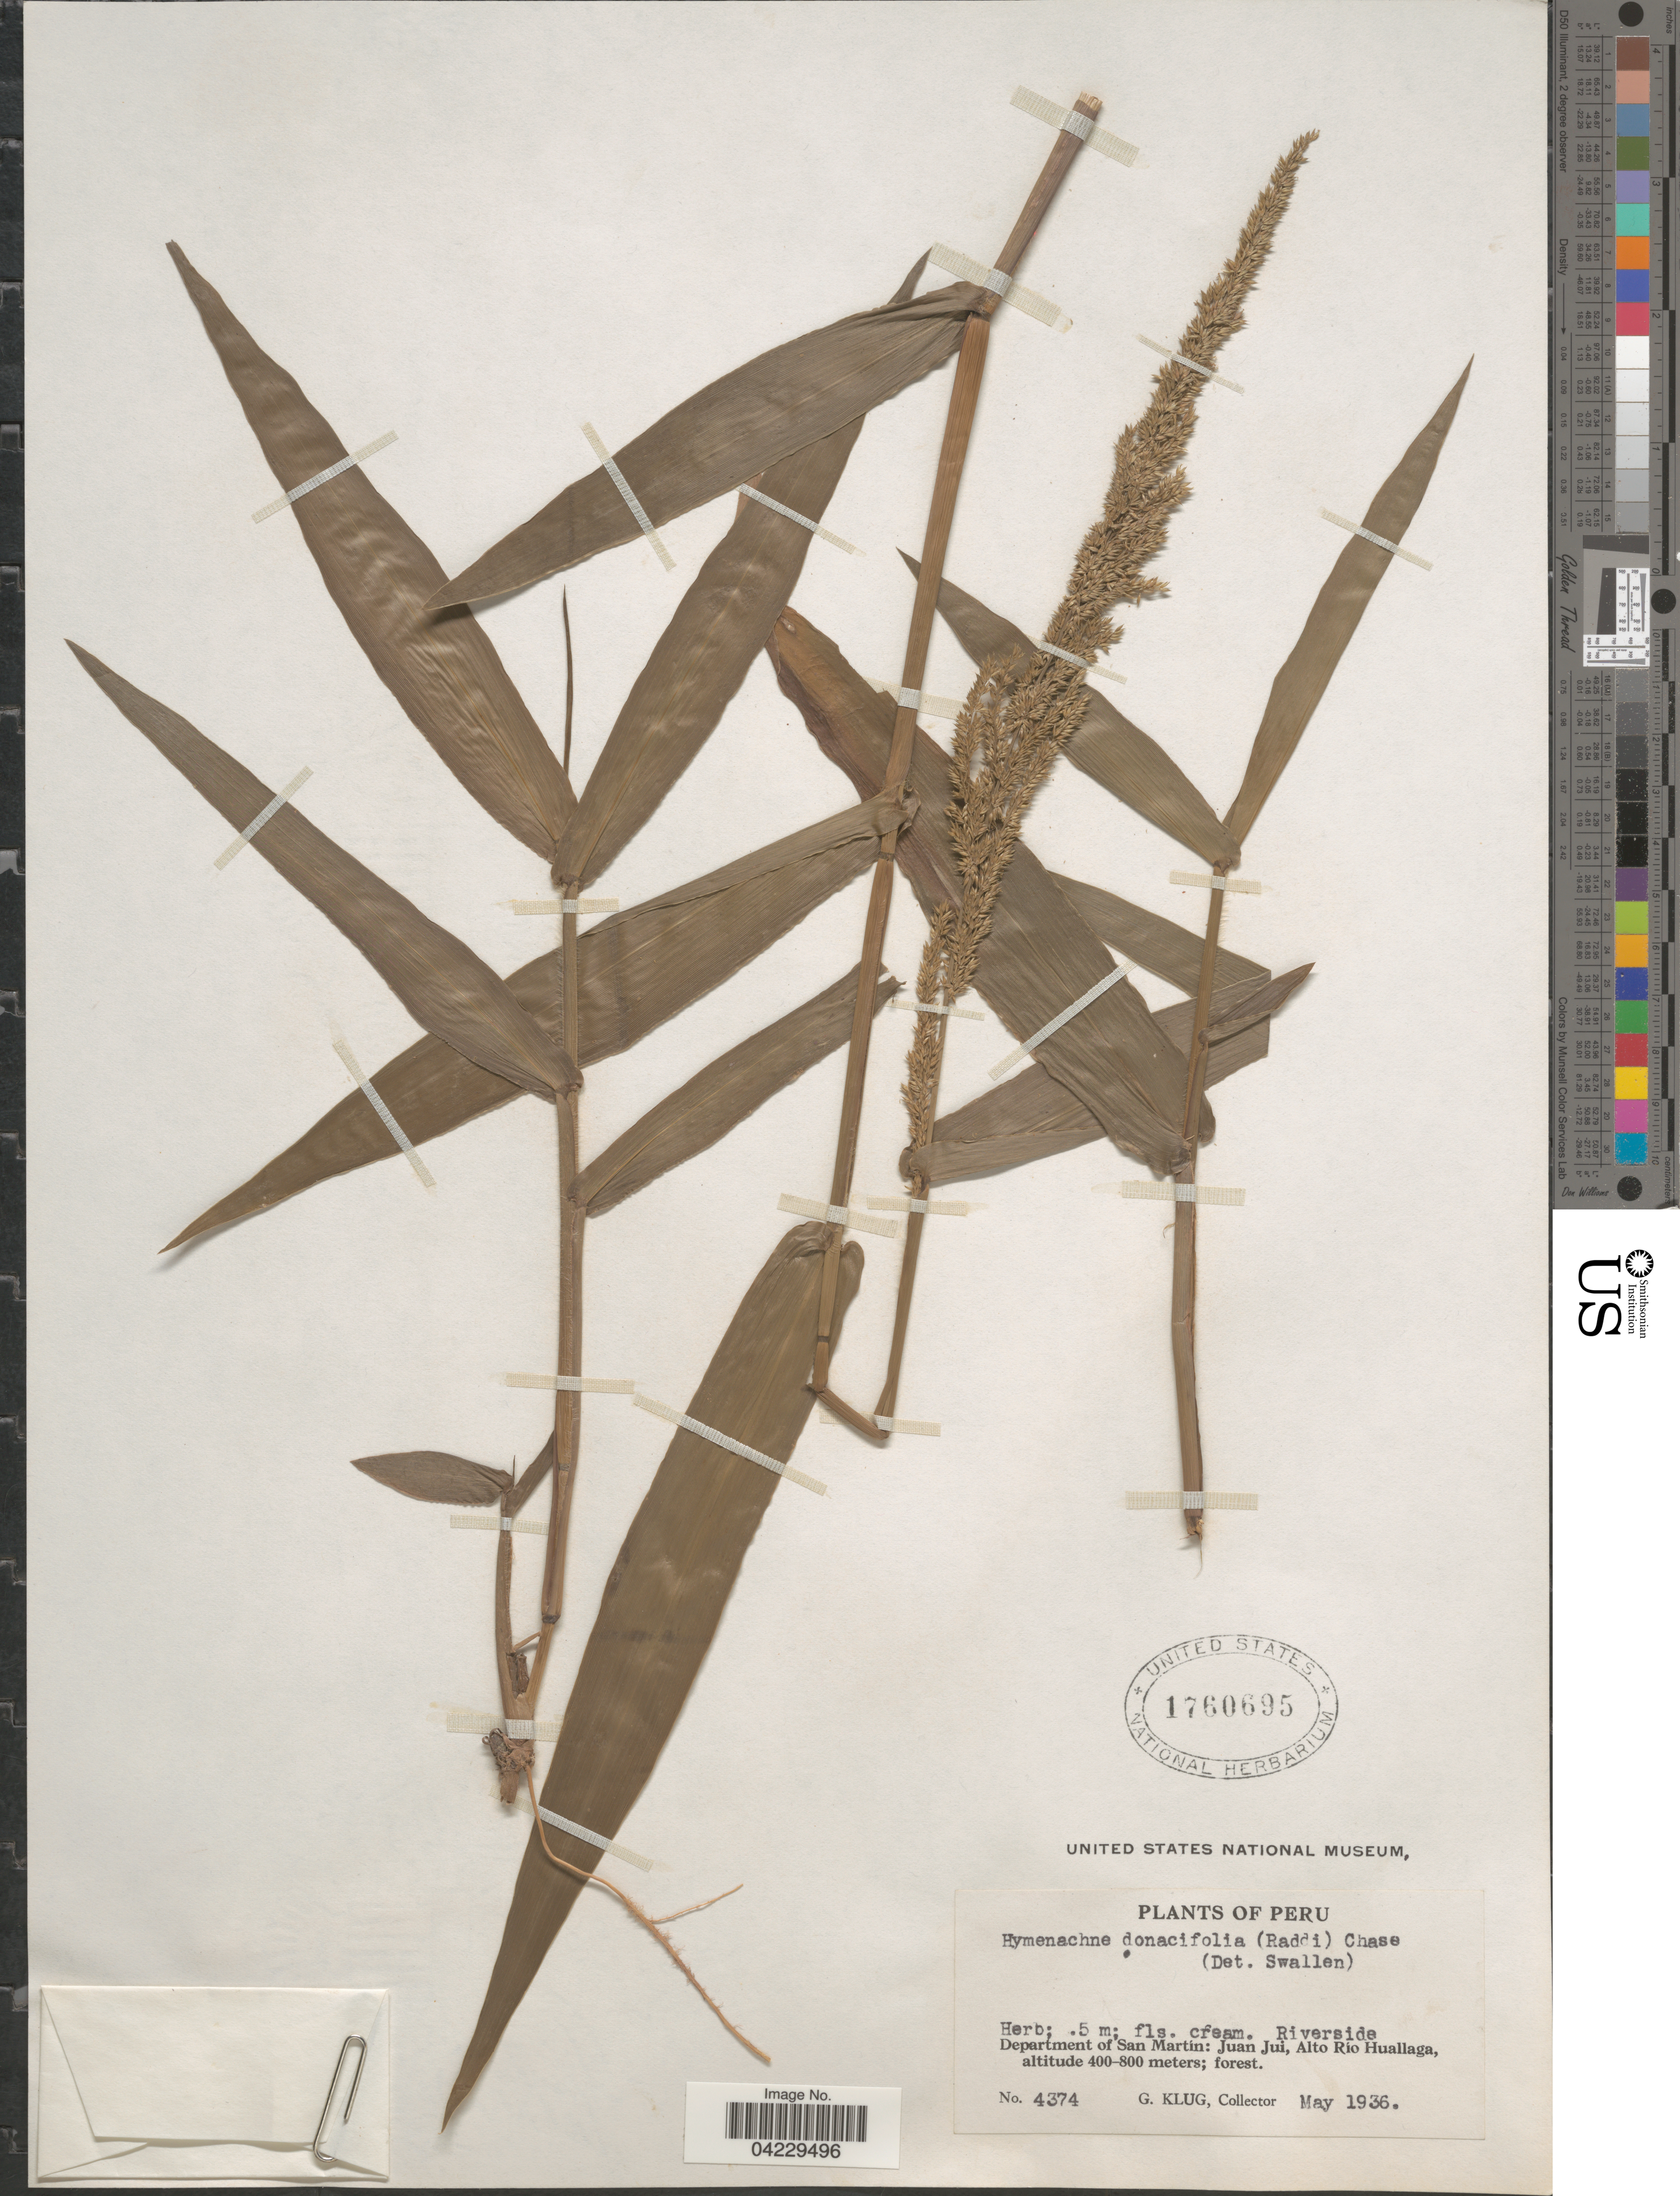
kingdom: Plantae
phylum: Tracheophyta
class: Liliopsida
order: Poales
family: Poaceae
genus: Hymenachne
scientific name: Hymenachne donacifolia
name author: (Raddi) Chase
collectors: G. Klug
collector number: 4374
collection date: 1936-05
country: Peru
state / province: San Martín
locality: Department of San Martin: Juan Jui, Alto Rio Huallaga.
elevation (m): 400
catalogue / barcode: US 1760695